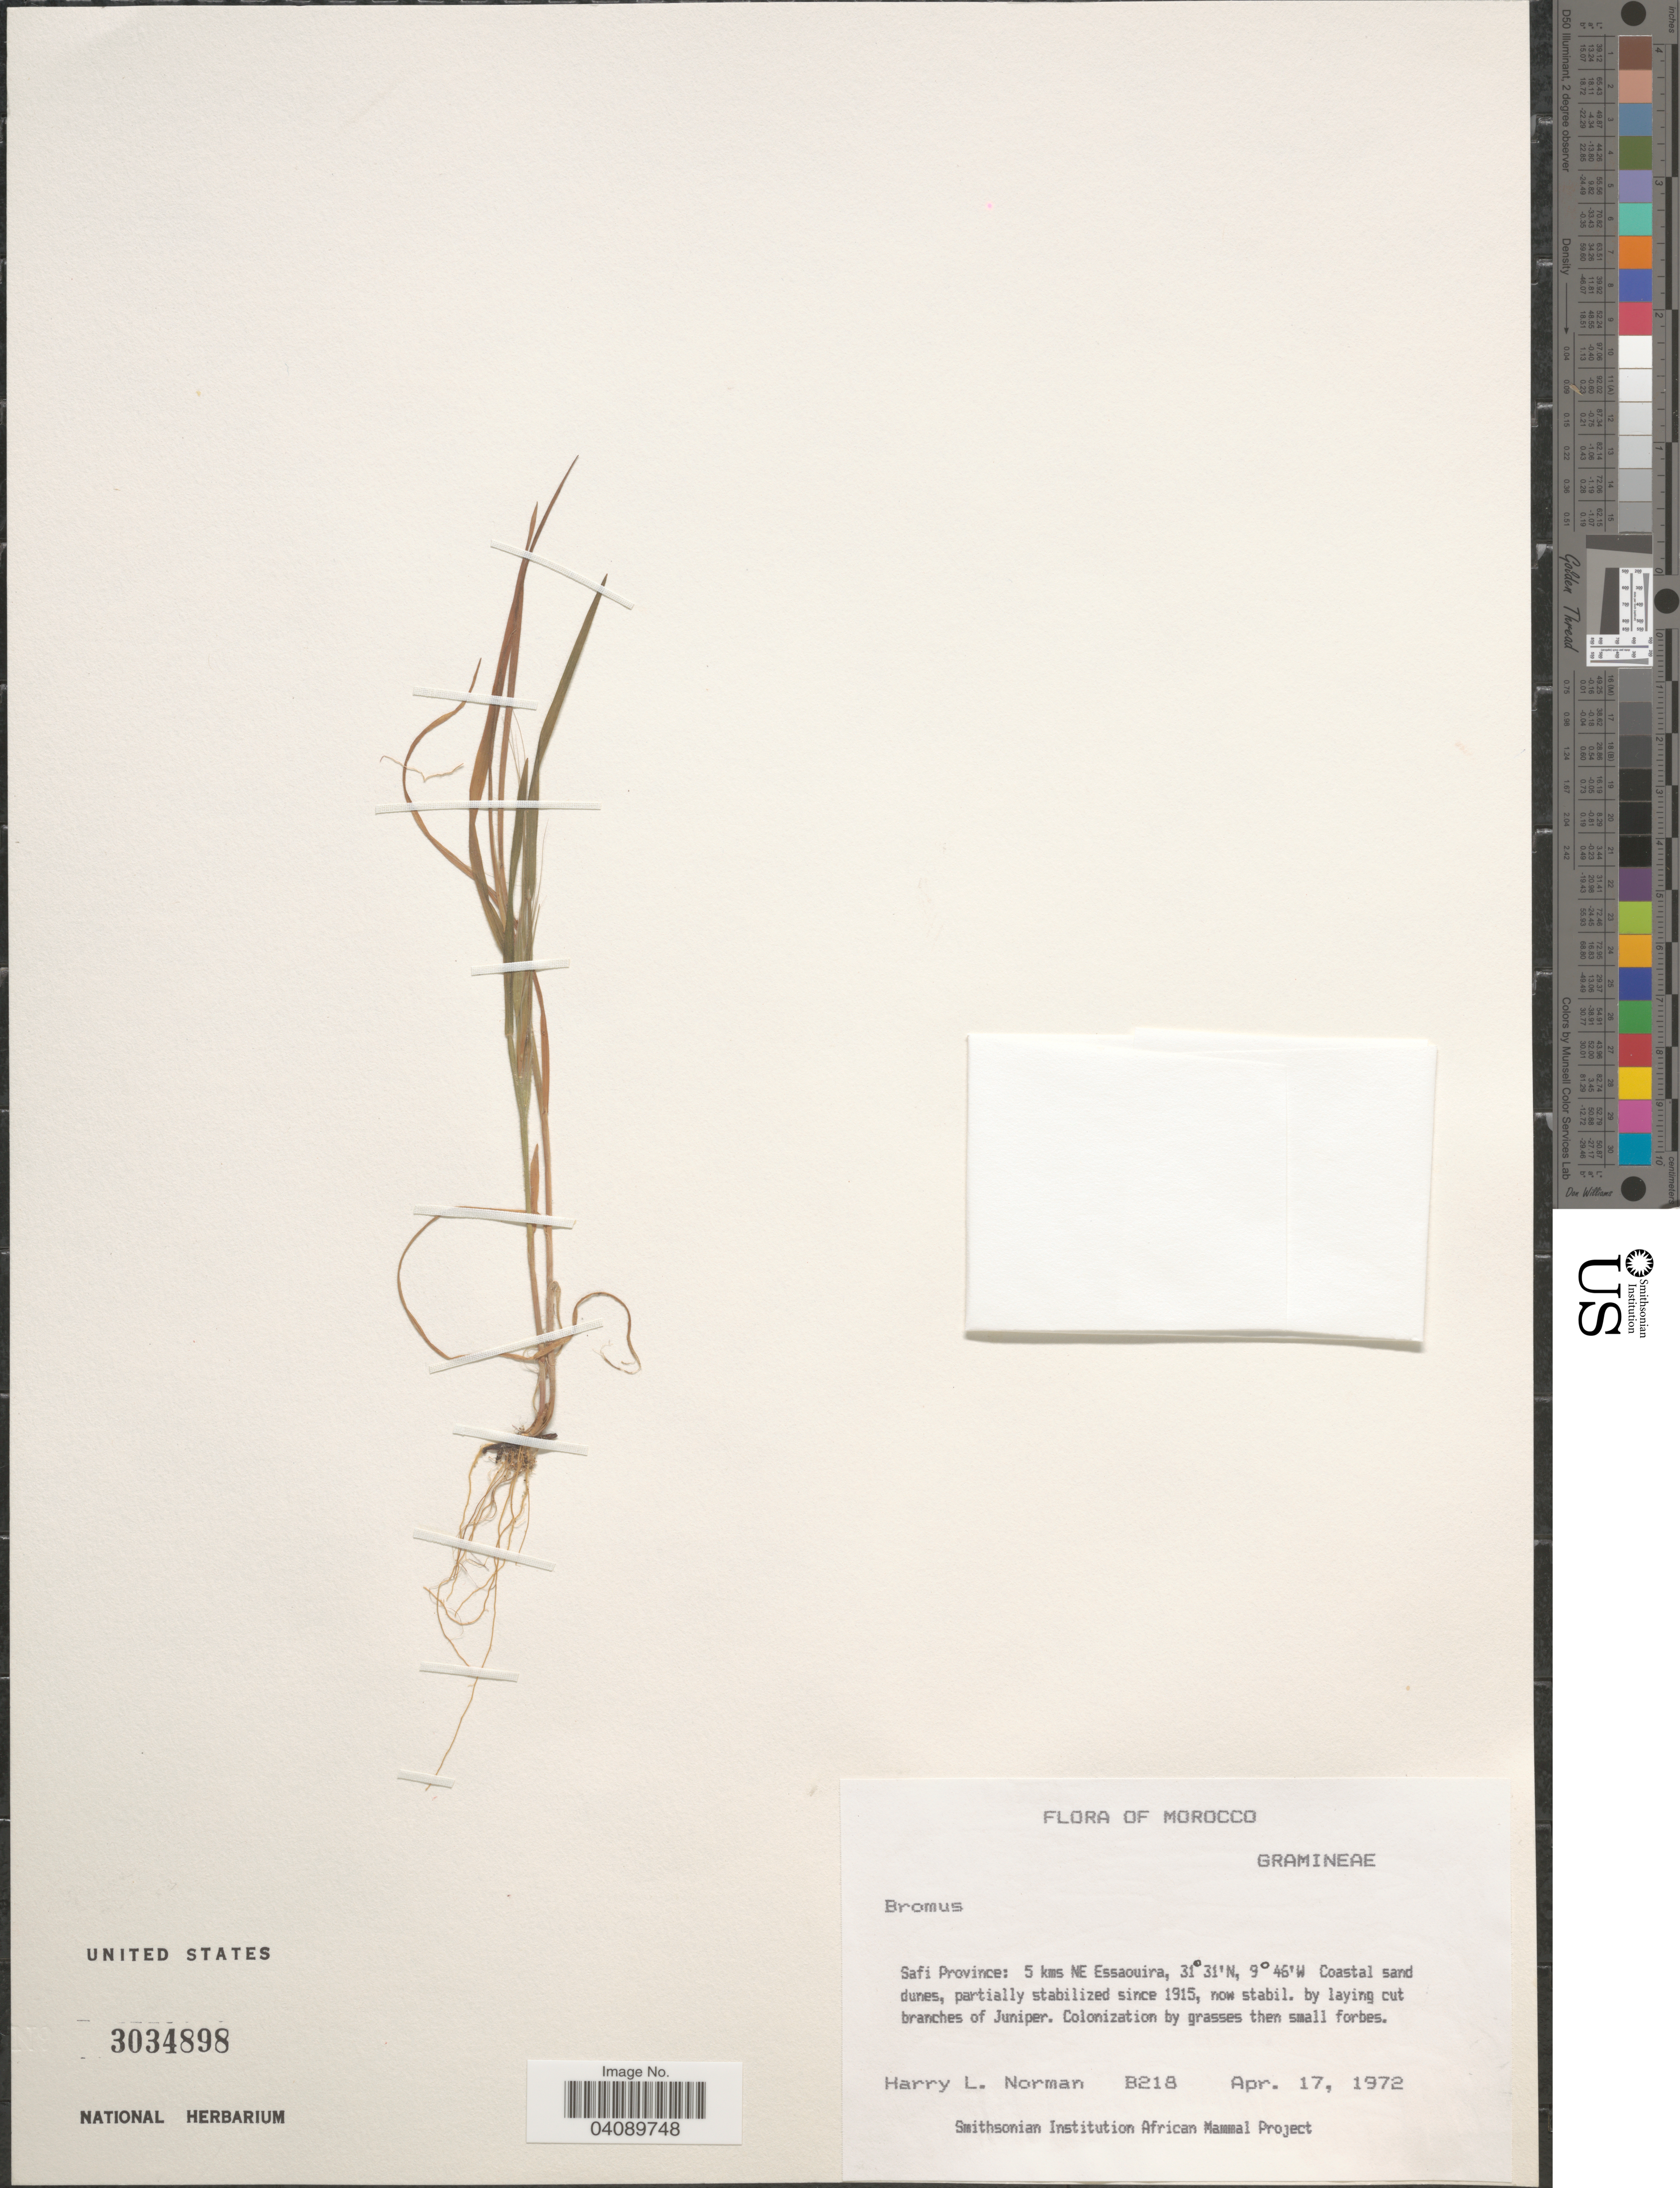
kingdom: Plantae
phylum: Tracheophyta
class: Liliopsida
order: Poales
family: Poaceae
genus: Bromus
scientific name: Bromus sp.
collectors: Norman, H.L.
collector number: B218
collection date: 1972-04-17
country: Morocco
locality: Safi Province: 5 kms NE Essaouira.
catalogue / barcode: US 3034898